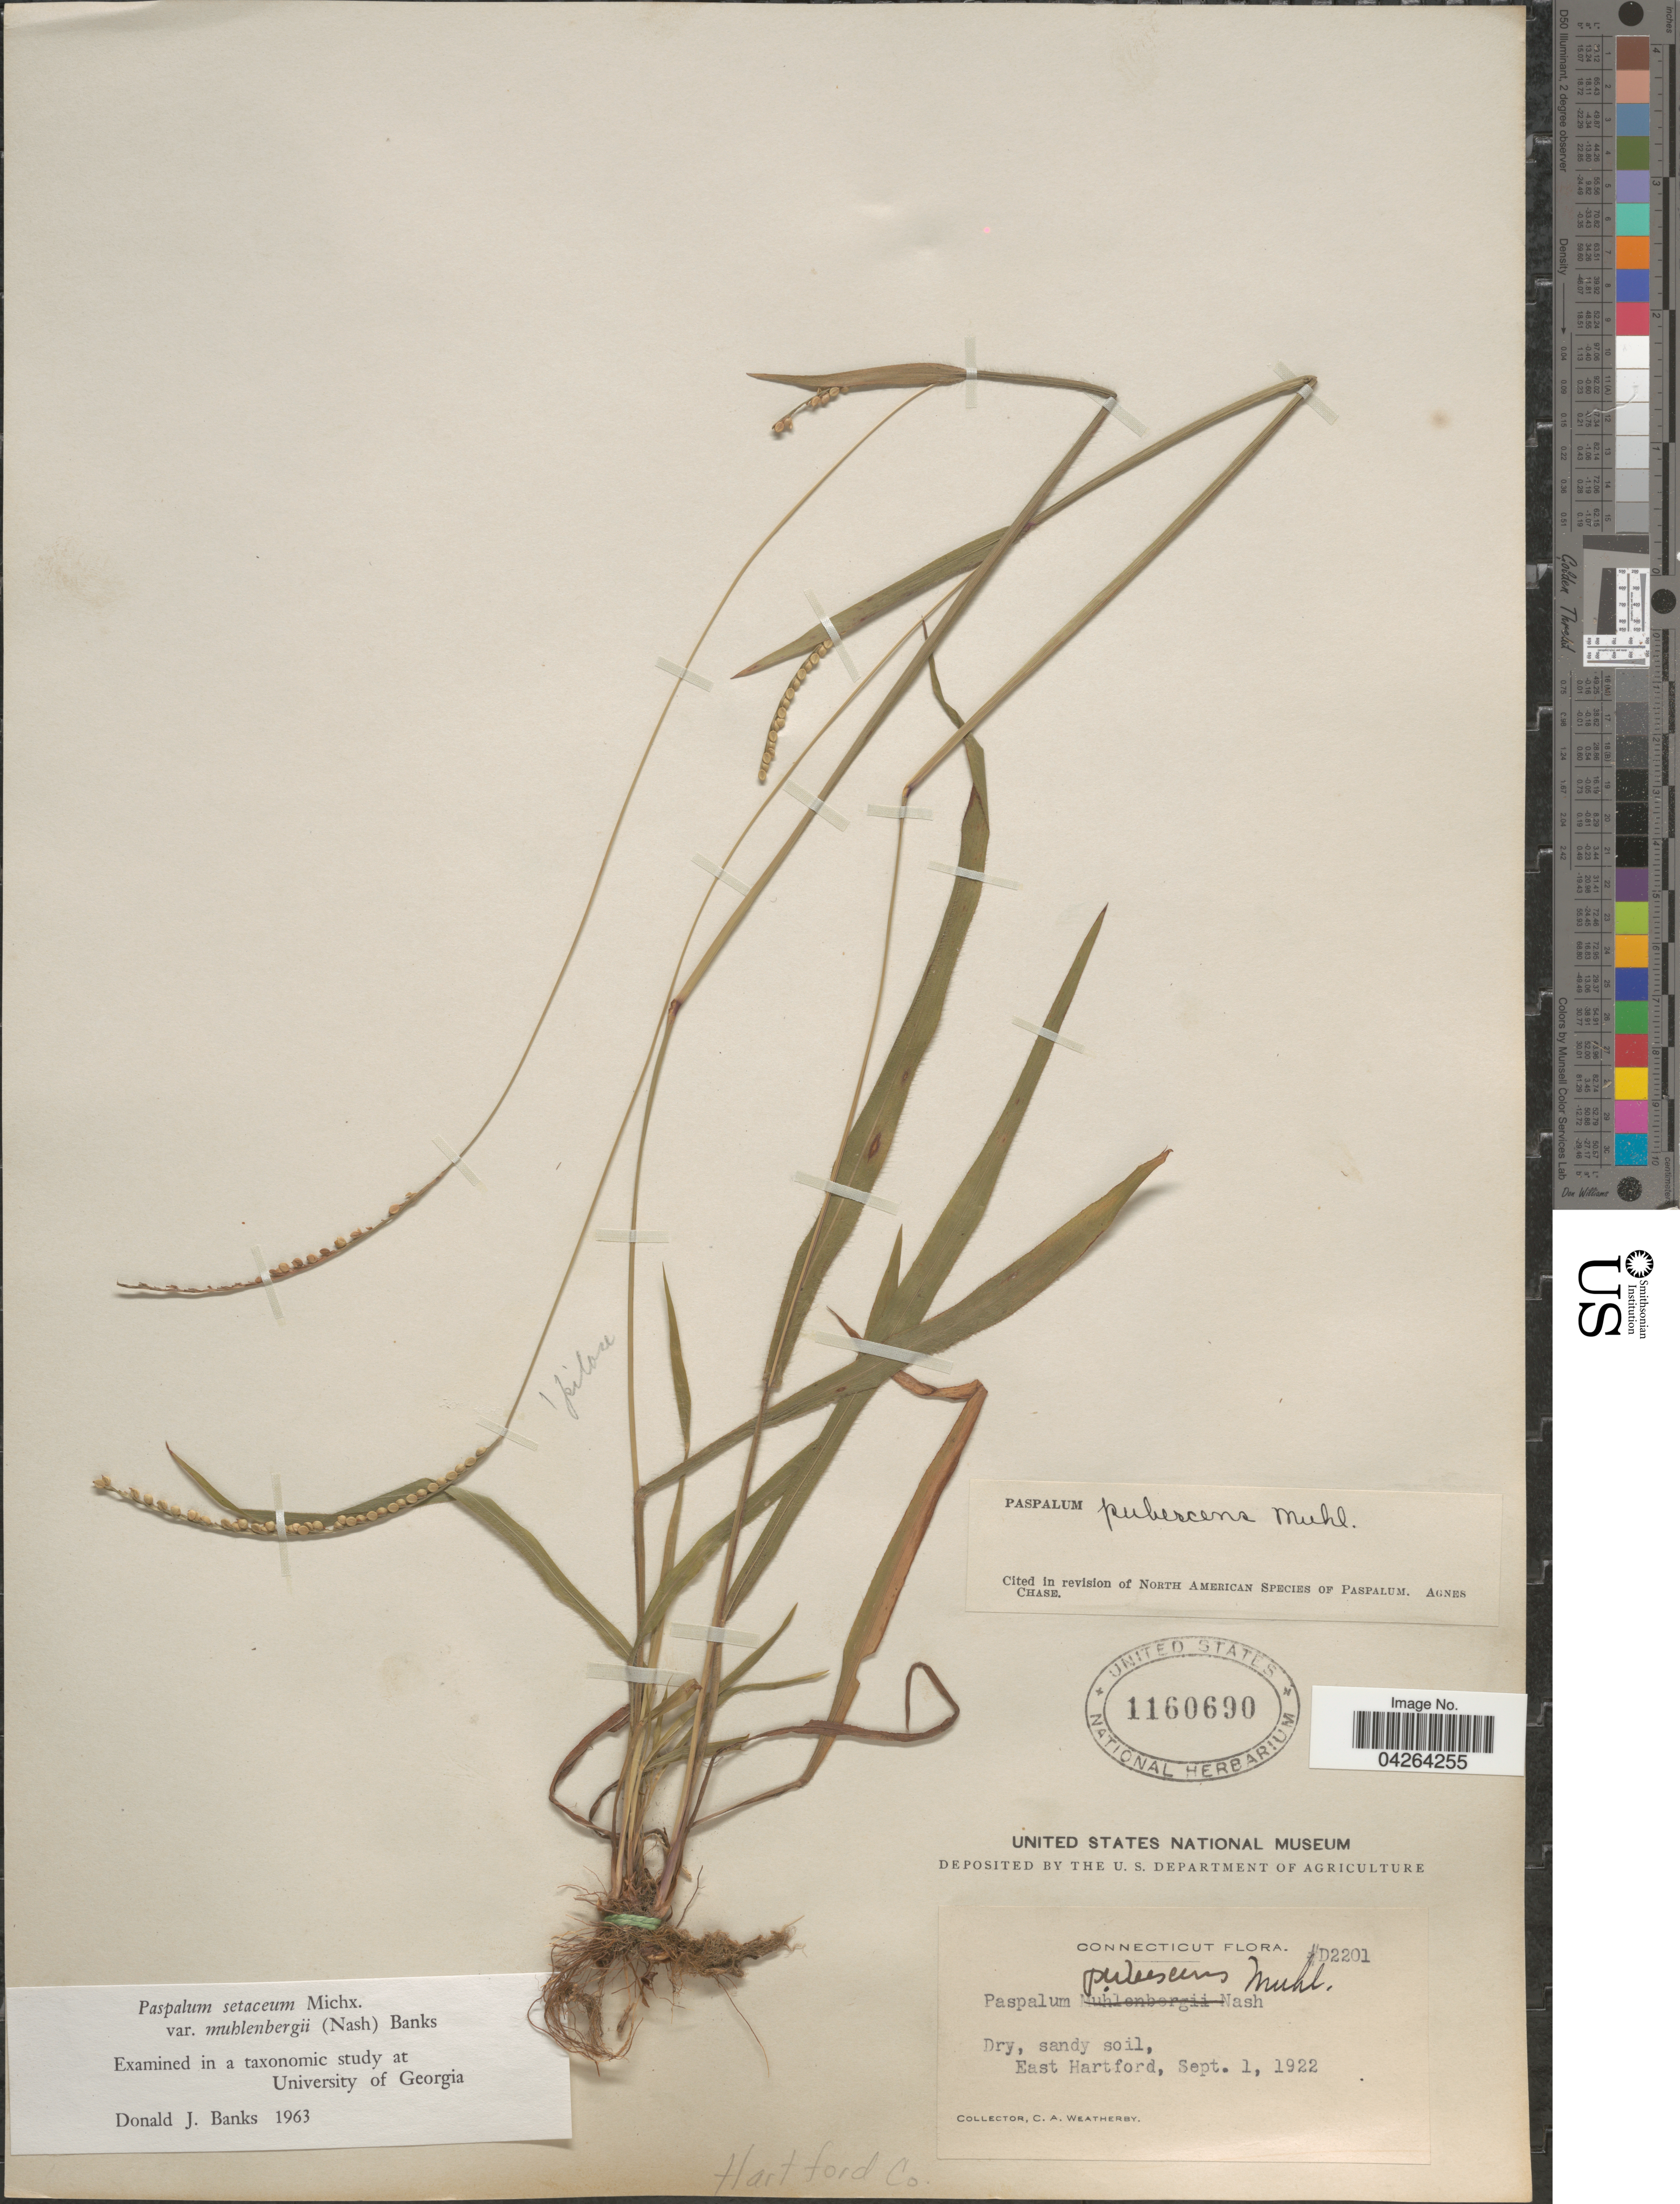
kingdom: Plantae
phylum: Tracheophyta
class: Liliopsida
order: Poales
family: Poaceae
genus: Paspalum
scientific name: Paspalum setaceum var. muhlenbergii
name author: (Nash) D.J. Banks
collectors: C. A. Weatherby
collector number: D2201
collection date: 1922-09-01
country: United States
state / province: Connecticut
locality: East Hartford. Hartford Co.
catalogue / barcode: US 1160690